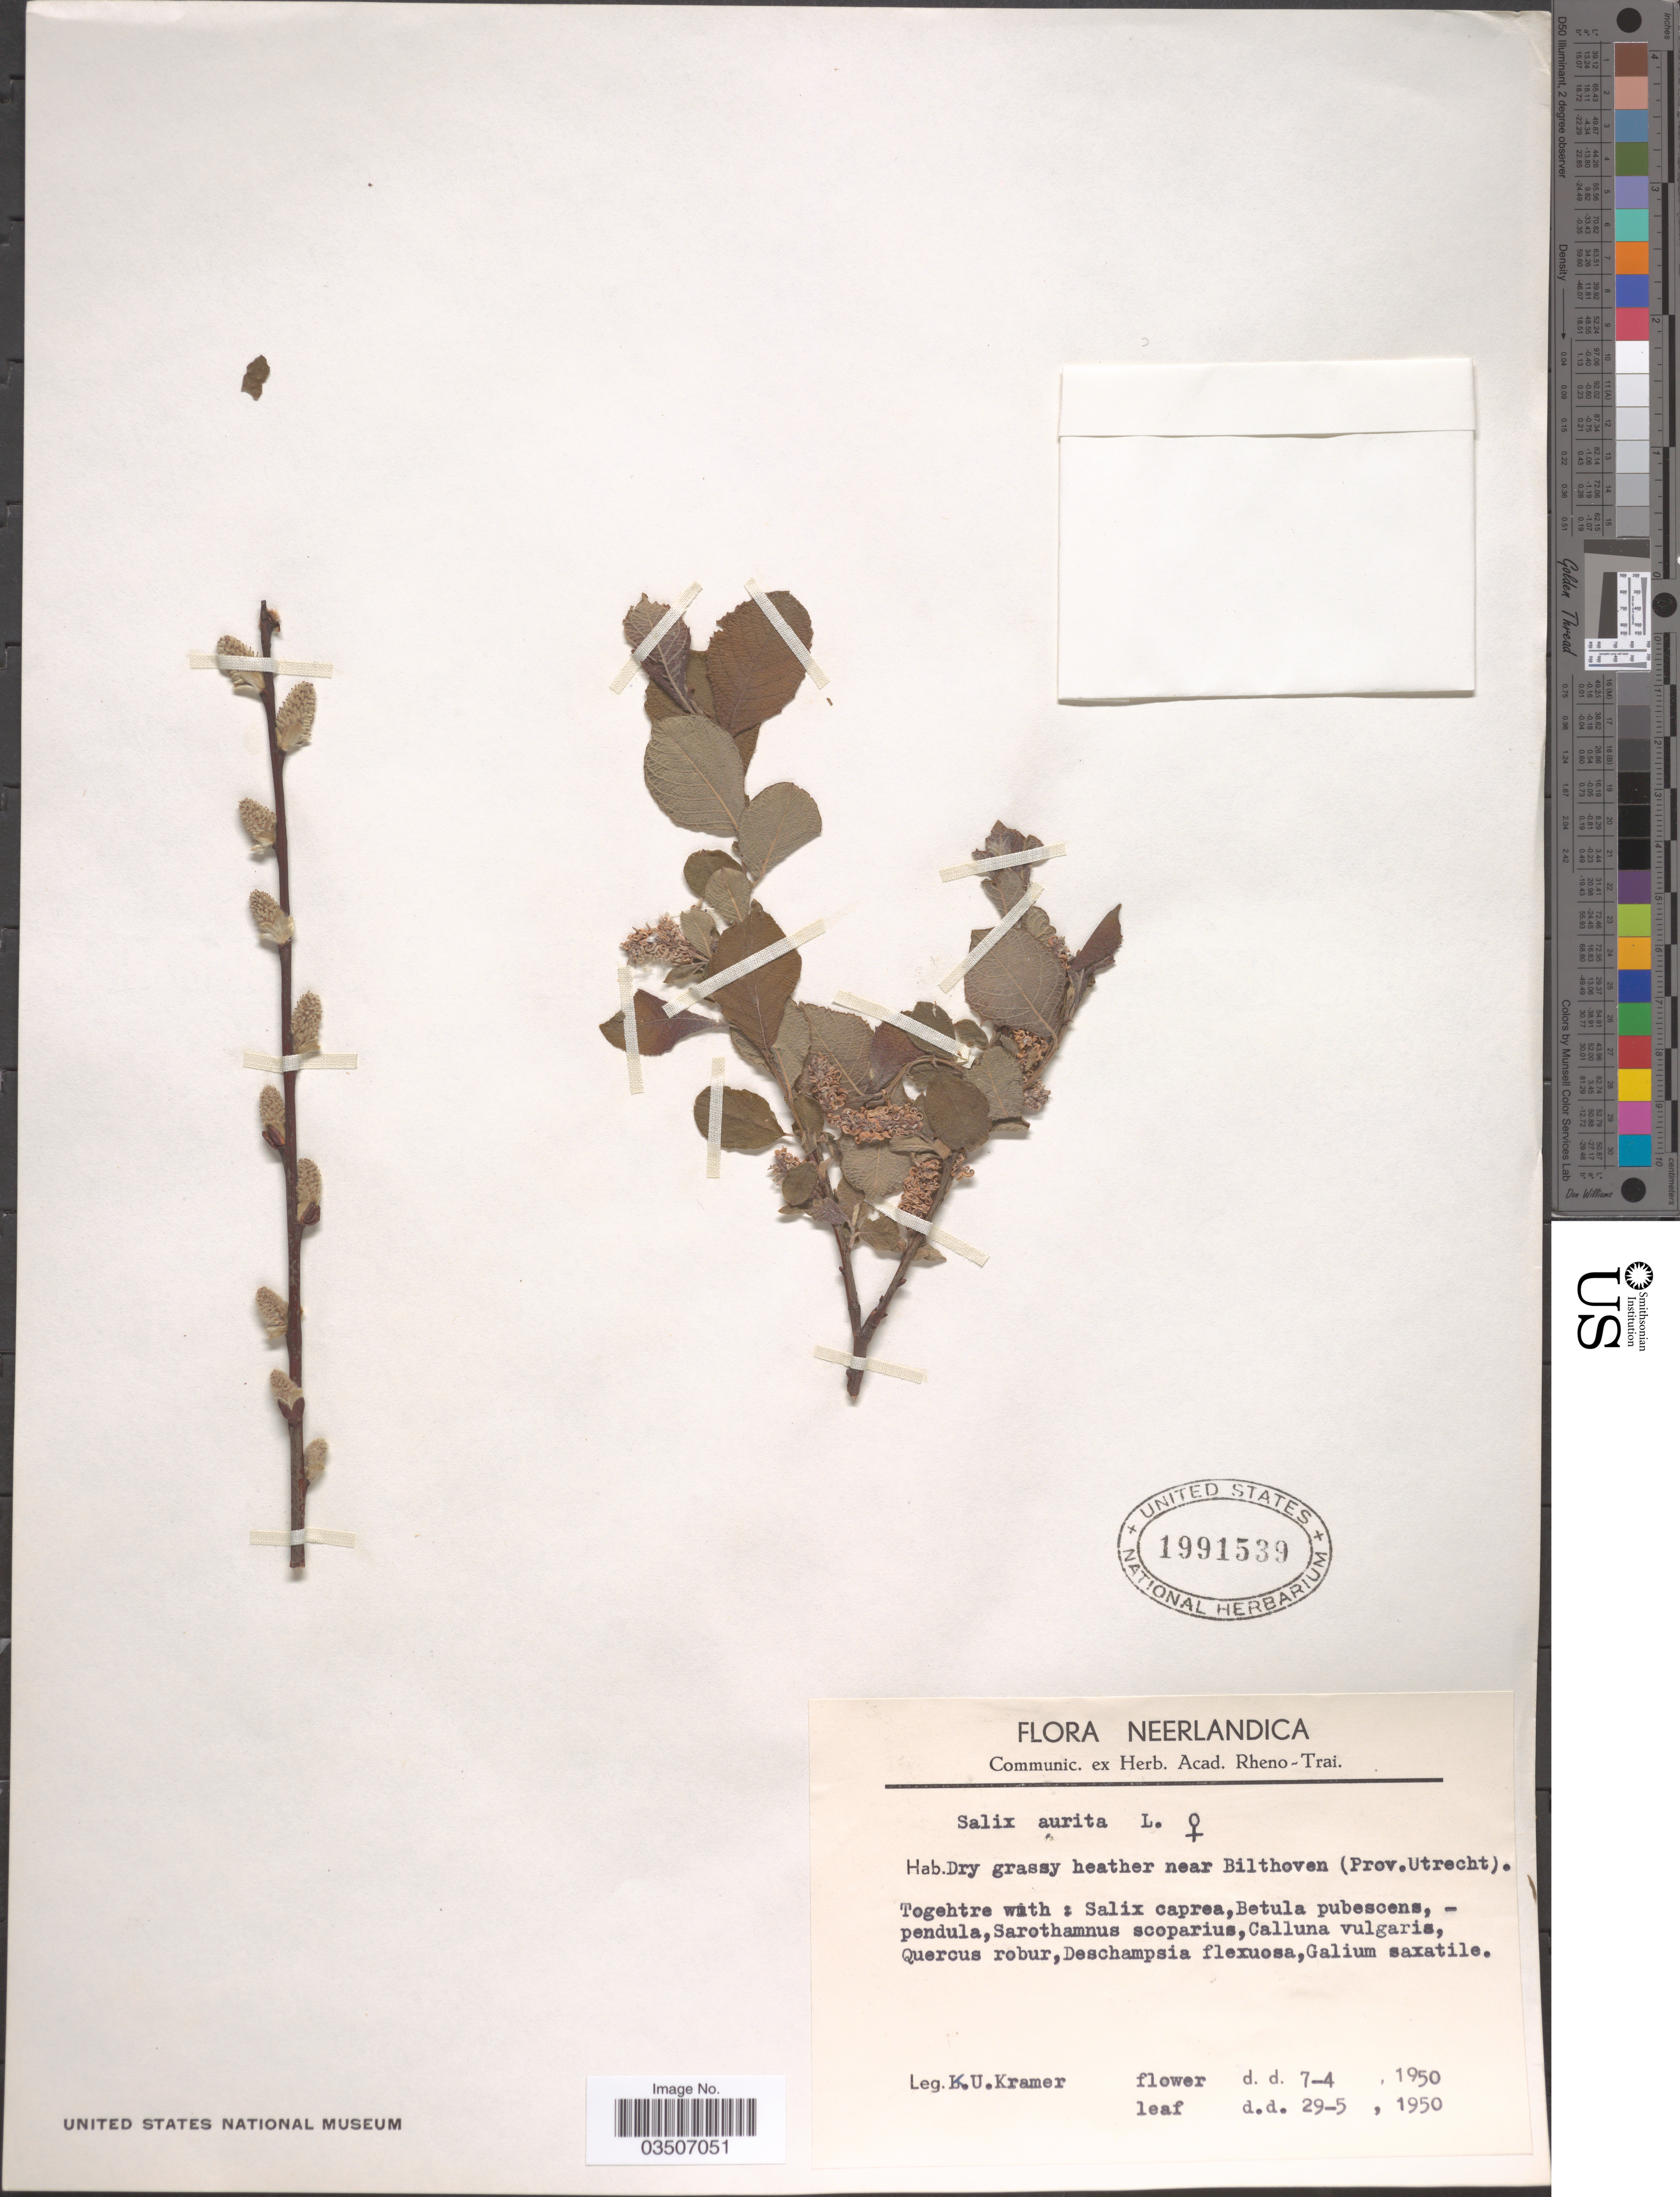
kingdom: Plantae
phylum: Tracheophyta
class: Magnoliopsida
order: Malpighiales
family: Salicaceae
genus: Salix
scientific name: Salix aurita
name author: L.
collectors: K. U. Kramer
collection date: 1940-04-07/1950-05-29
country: Netherlands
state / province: Utrecht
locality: Neerlandica. Near Bilthoven (Prov. Utrecht).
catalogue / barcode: US 1991539